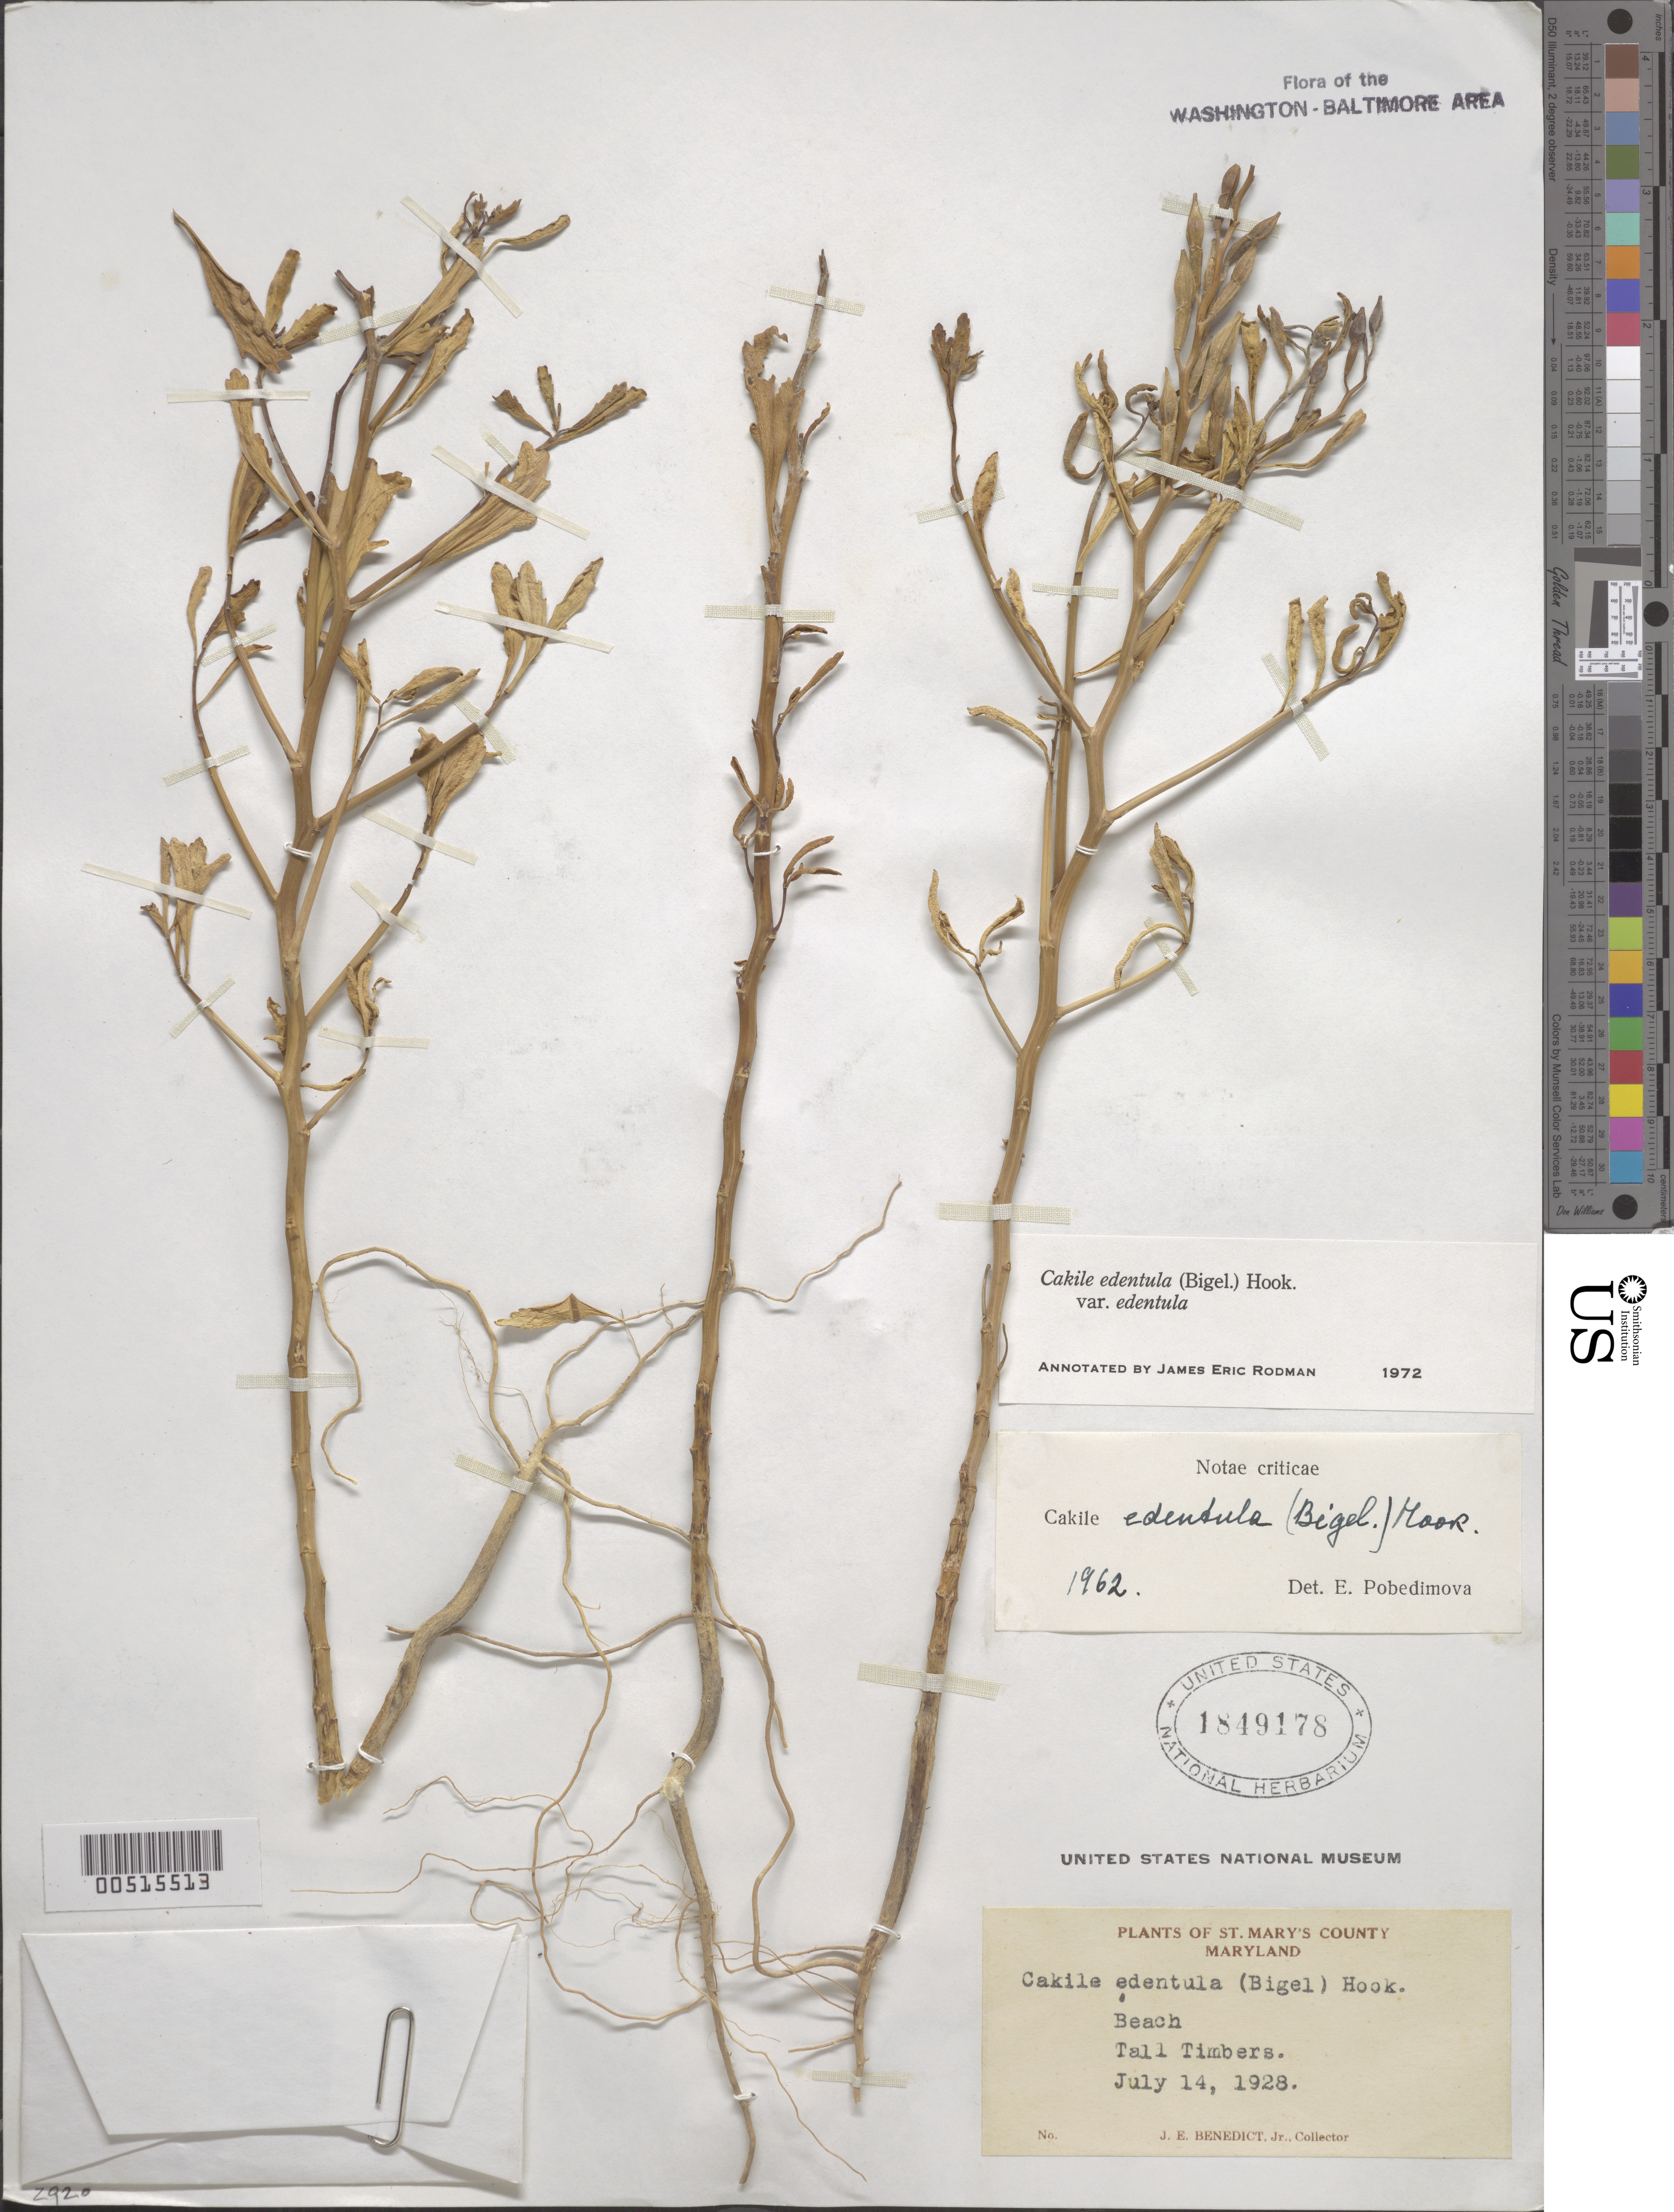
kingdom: Plantae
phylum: Tracheophyta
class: Magnoliopsida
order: Brassicales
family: Brassicaceae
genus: Cakile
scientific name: Cakile edentula var. edentula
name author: (Bigelow) Hook.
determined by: Rodman, J. E.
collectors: J. E. Benedict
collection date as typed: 14 Jul 1928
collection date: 1928-07-14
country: United States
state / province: Maryland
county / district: St. Mary's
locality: On beach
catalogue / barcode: US 1849178